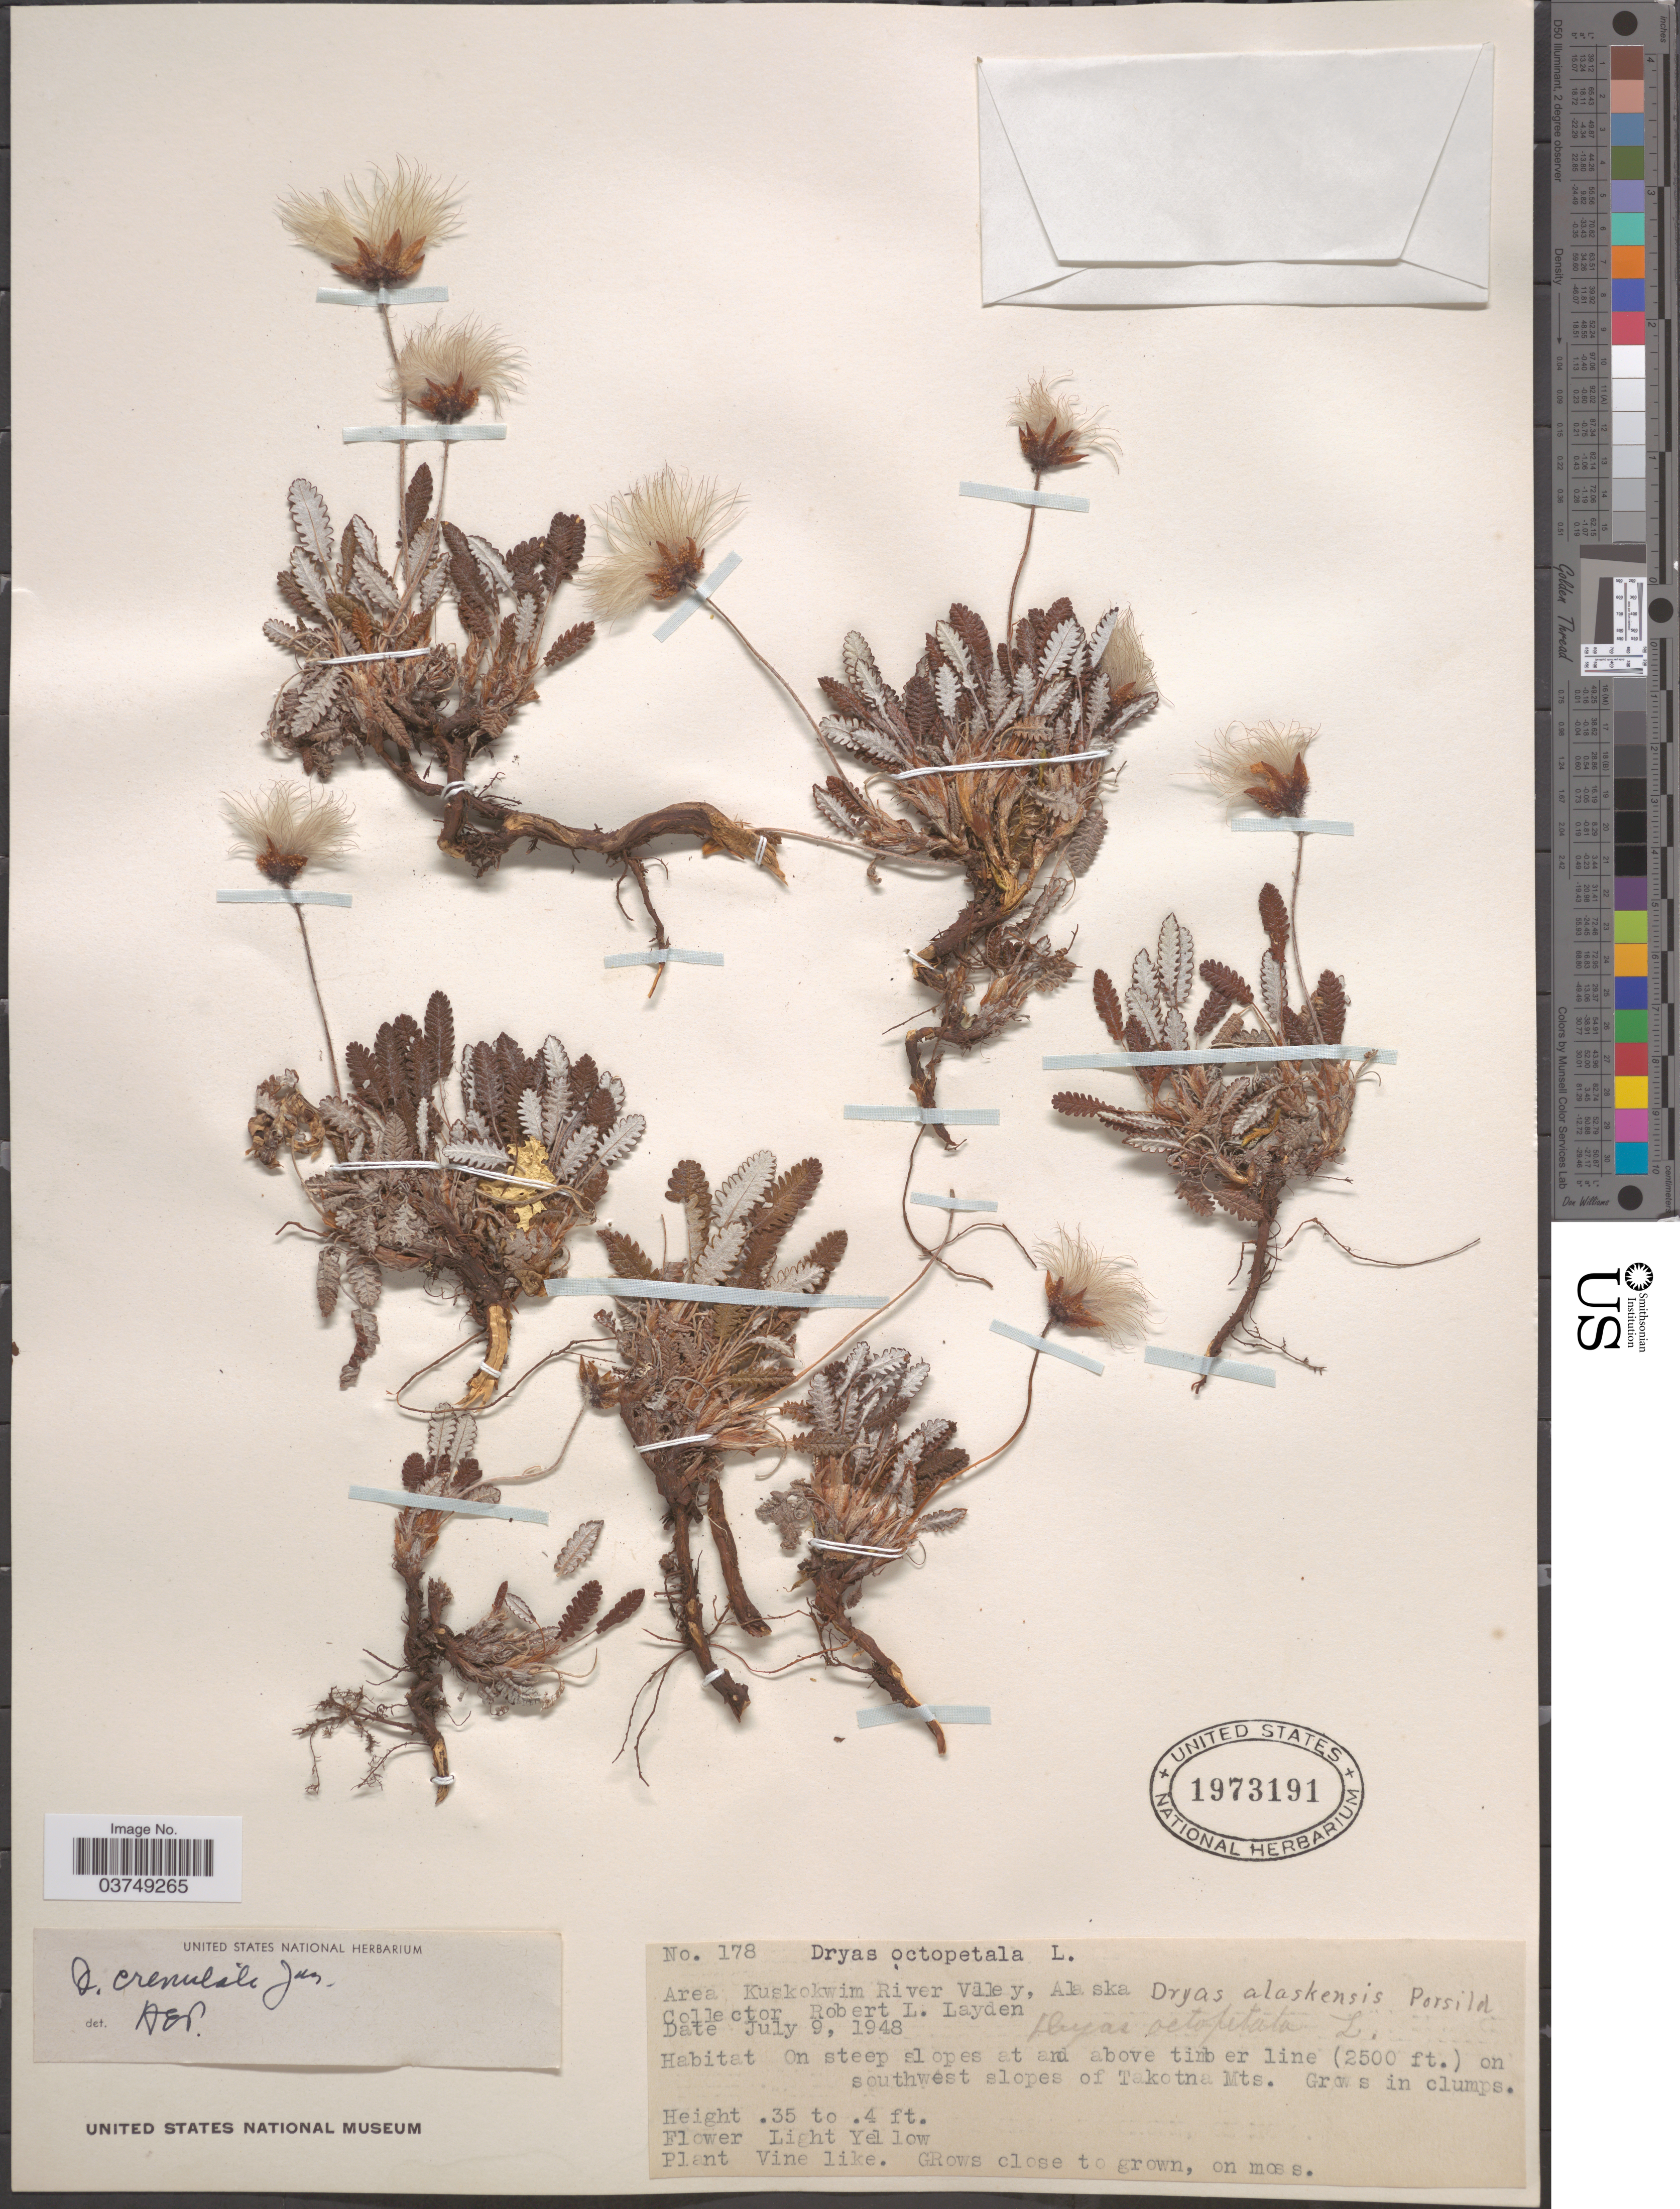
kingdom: Plantae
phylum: Tracheophyta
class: Magnoliopsida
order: Rosales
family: Rosaceae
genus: Dryas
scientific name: Dryas crenulata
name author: Juz.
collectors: R. Layden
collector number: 178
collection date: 1948-07-09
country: United States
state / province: Alaska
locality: Area Kuskokwim River Valley. On steep slopes at and above timberline on southwest slopes of Takotna Mts.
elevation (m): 762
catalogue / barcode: US 1973191